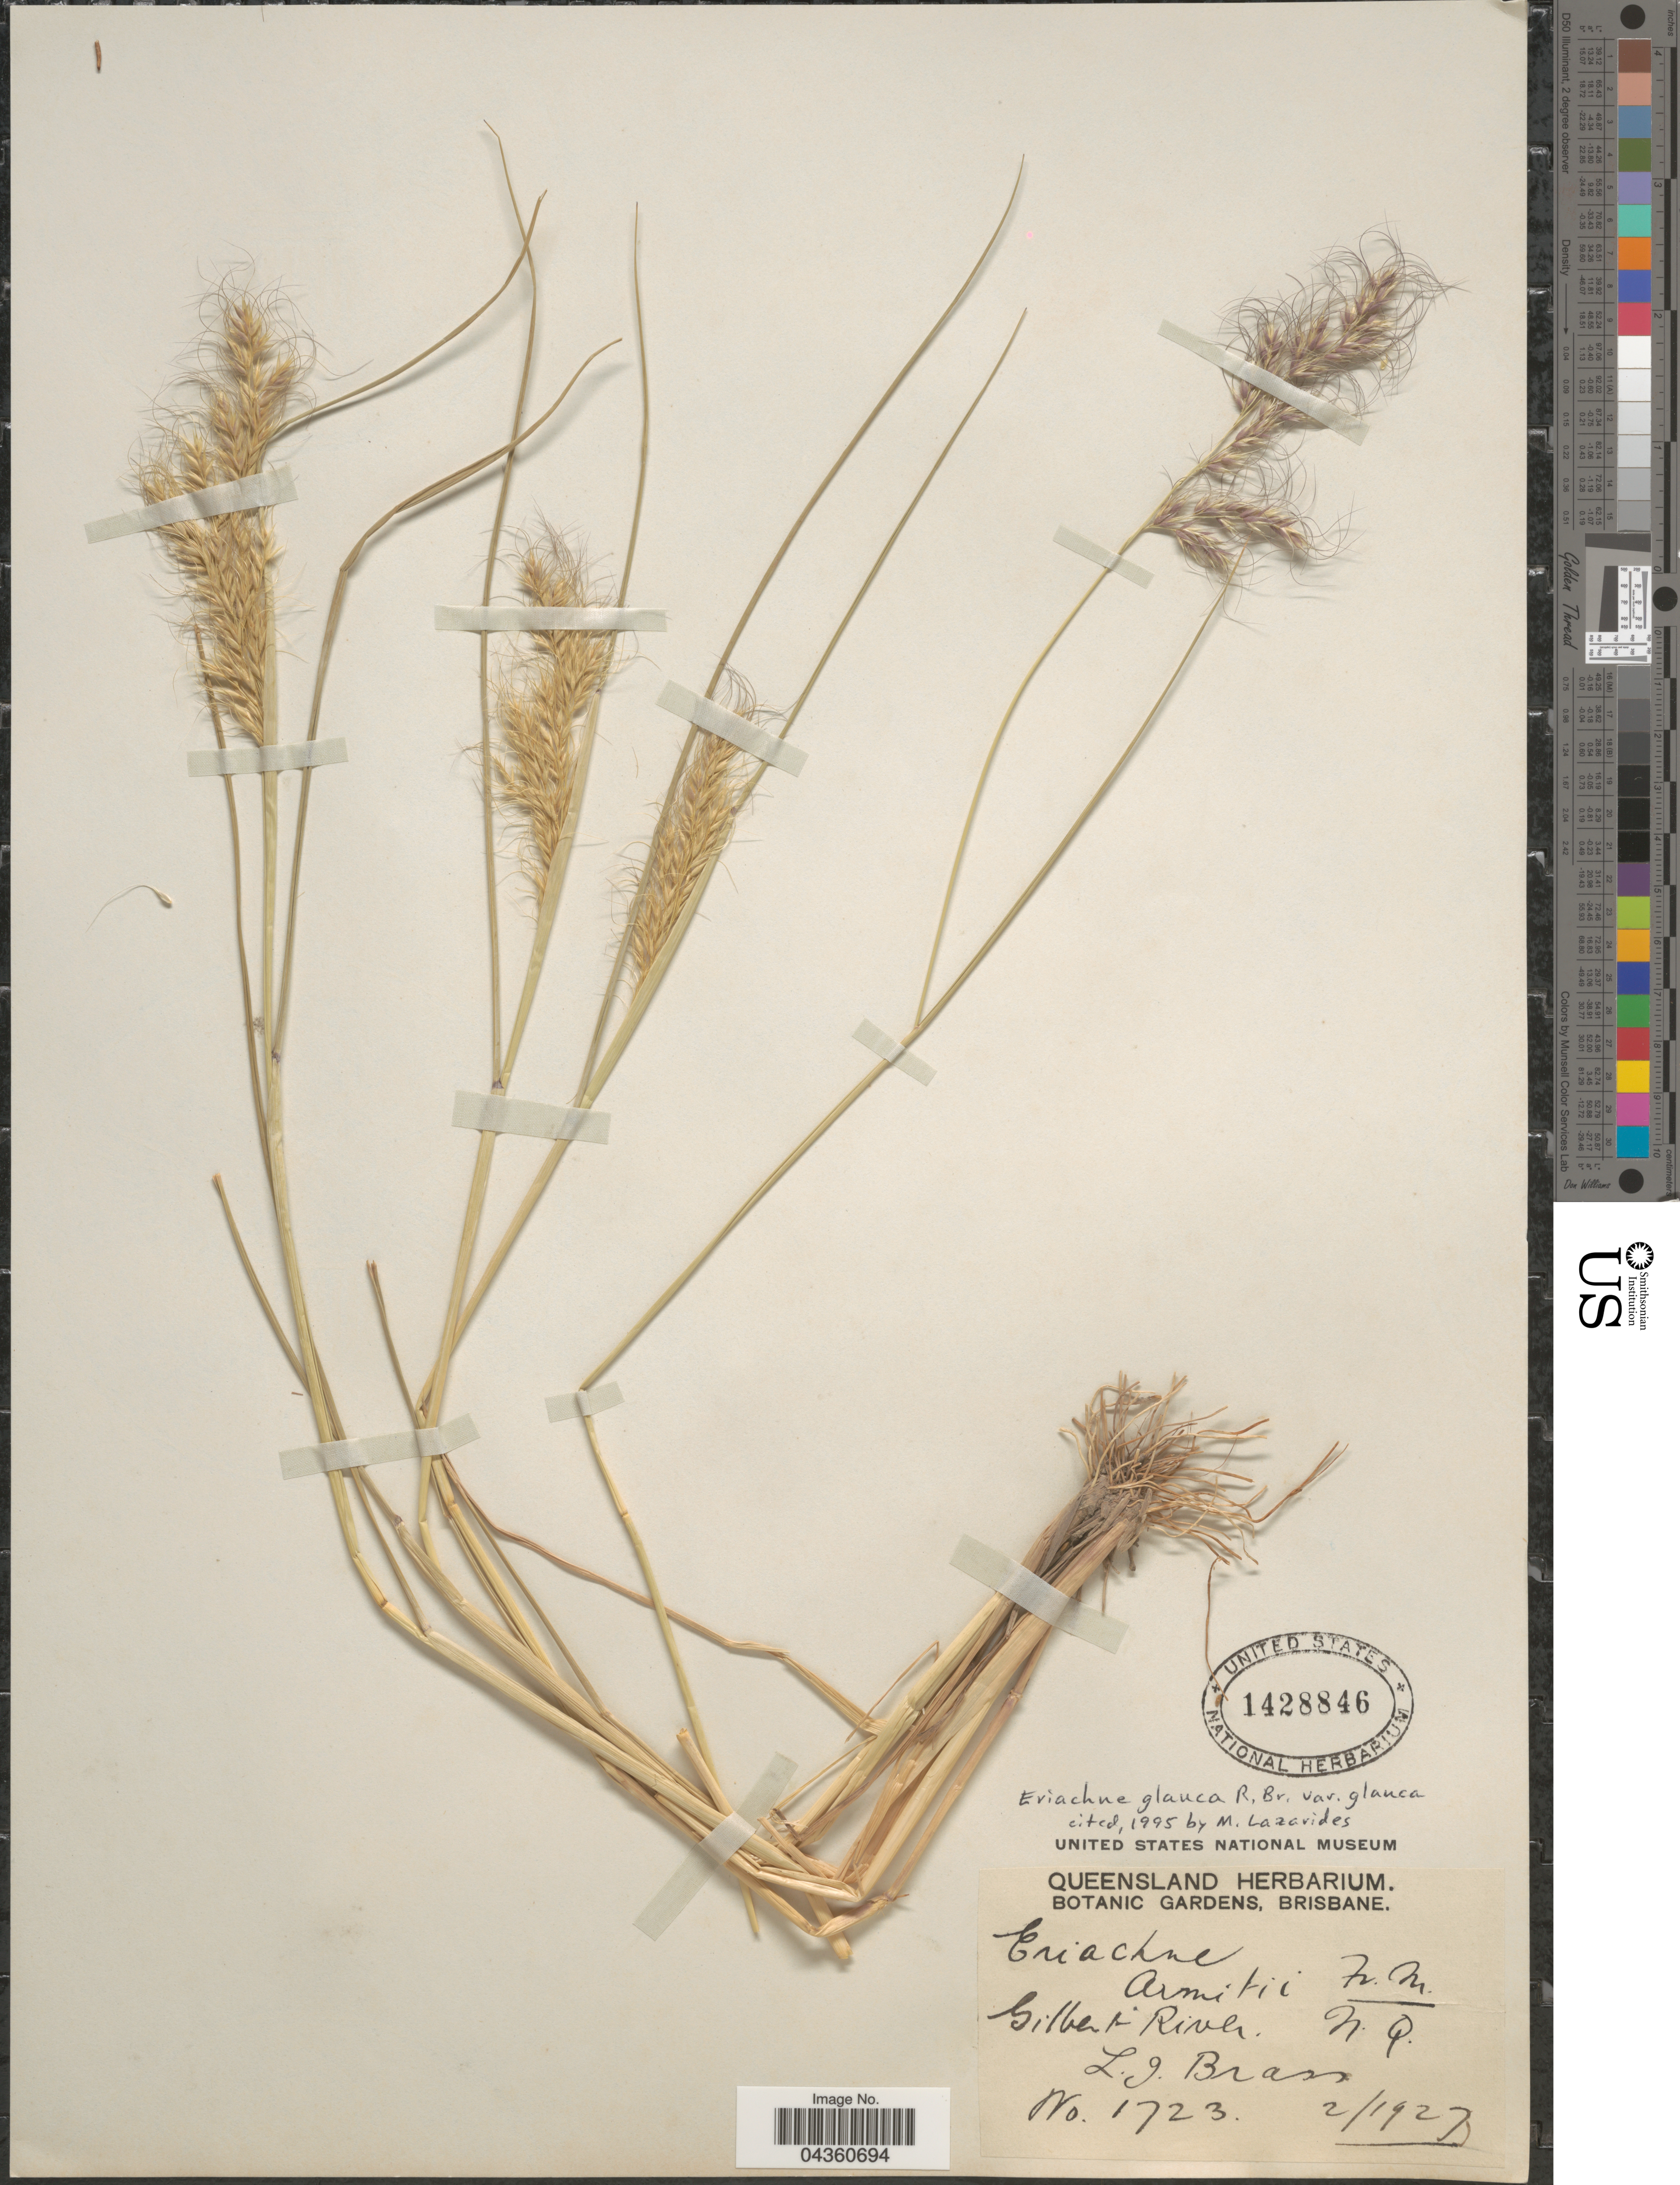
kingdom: Plantae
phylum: Tracheophyta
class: Liliopsida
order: Poales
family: Poaceae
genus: Eriachne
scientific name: Eriachne glauca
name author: R. Br.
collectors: L. J. Brass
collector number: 1723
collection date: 1927-02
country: Australia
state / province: Queensland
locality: Gilbert River. N. Q.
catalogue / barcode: US 1428846